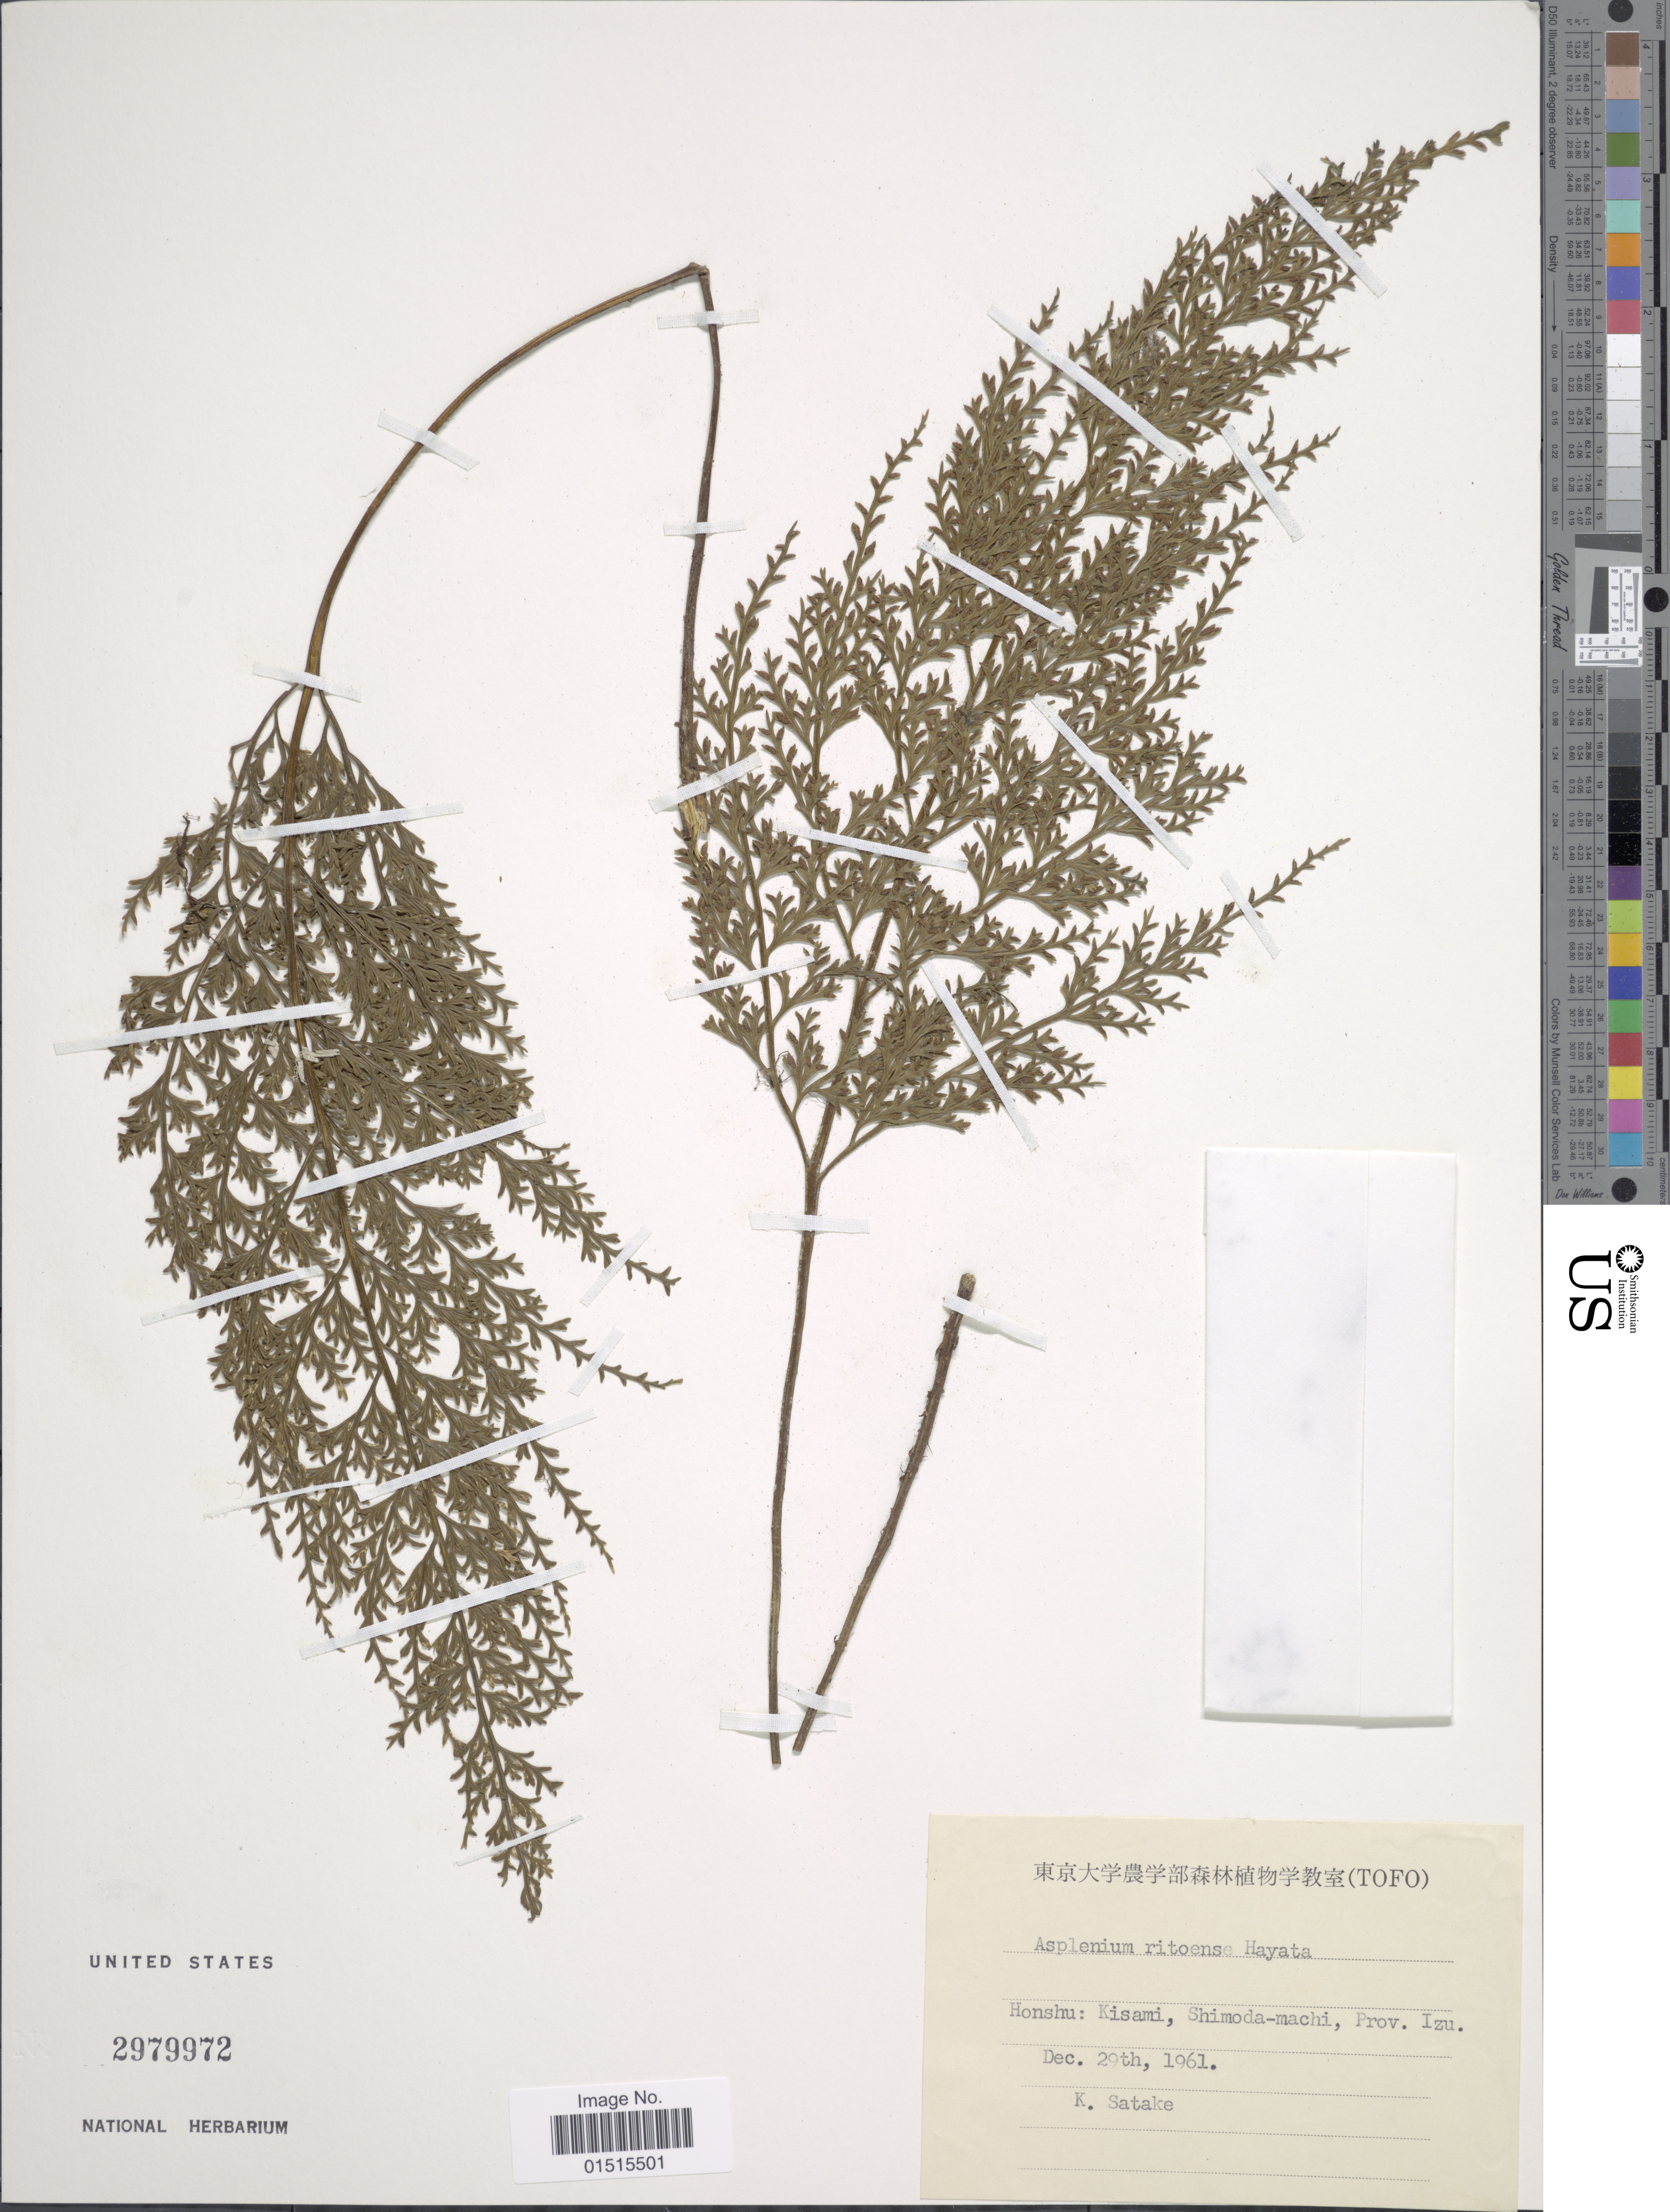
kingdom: Plantae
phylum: Tracheophyta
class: Polypodiopsida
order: Polypodiales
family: Aspleniaceae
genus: Asplenium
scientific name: Asplenium ritoense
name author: Hayata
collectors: K. Satake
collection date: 1961-12-29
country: Japan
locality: Honshu: Kisami, Shimoda-machi, Prov. Izu.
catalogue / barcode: US 2979972